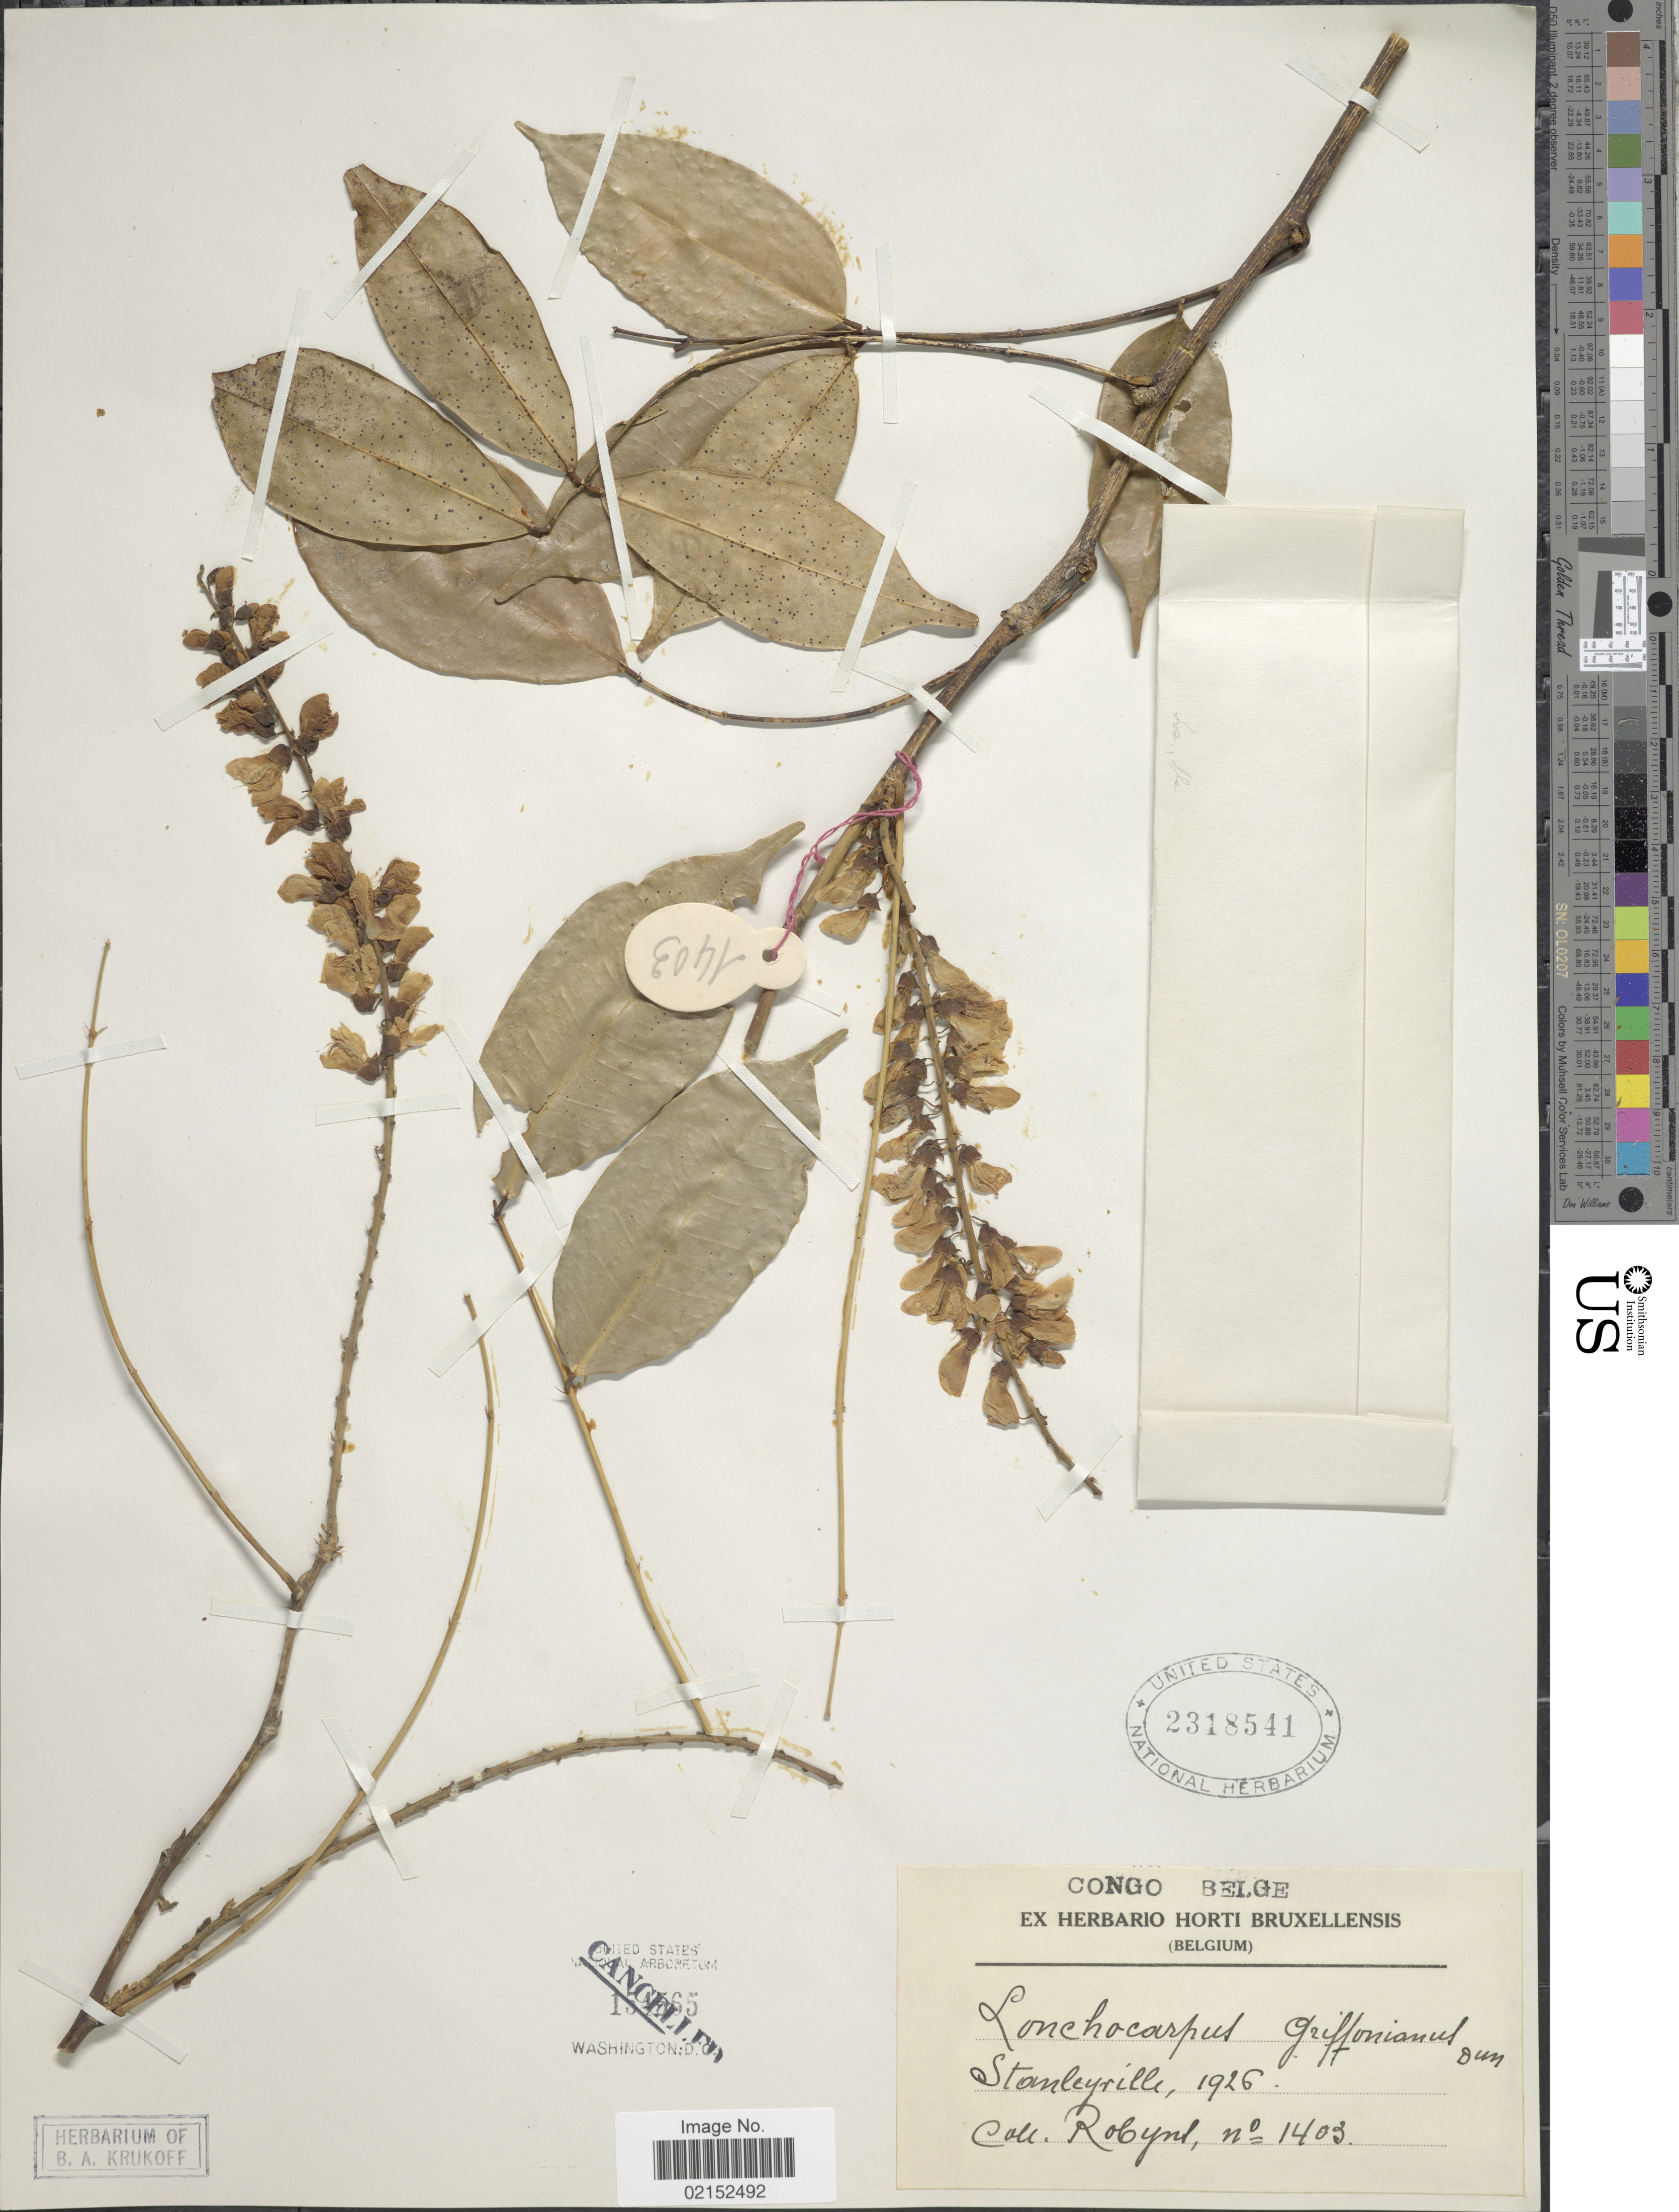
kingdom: Plantae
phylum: Tracheophyta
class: Magnoliopsida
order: Fabales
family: Fabaceae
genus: Lonchocarpus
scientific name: Lonchocarpus griffonianus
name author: Dunn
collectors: -. Robyns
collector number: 1403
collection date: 1926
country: Congo, Democratic Republic of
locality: Congo Belge. Stanleyville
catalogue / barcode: US 2318541